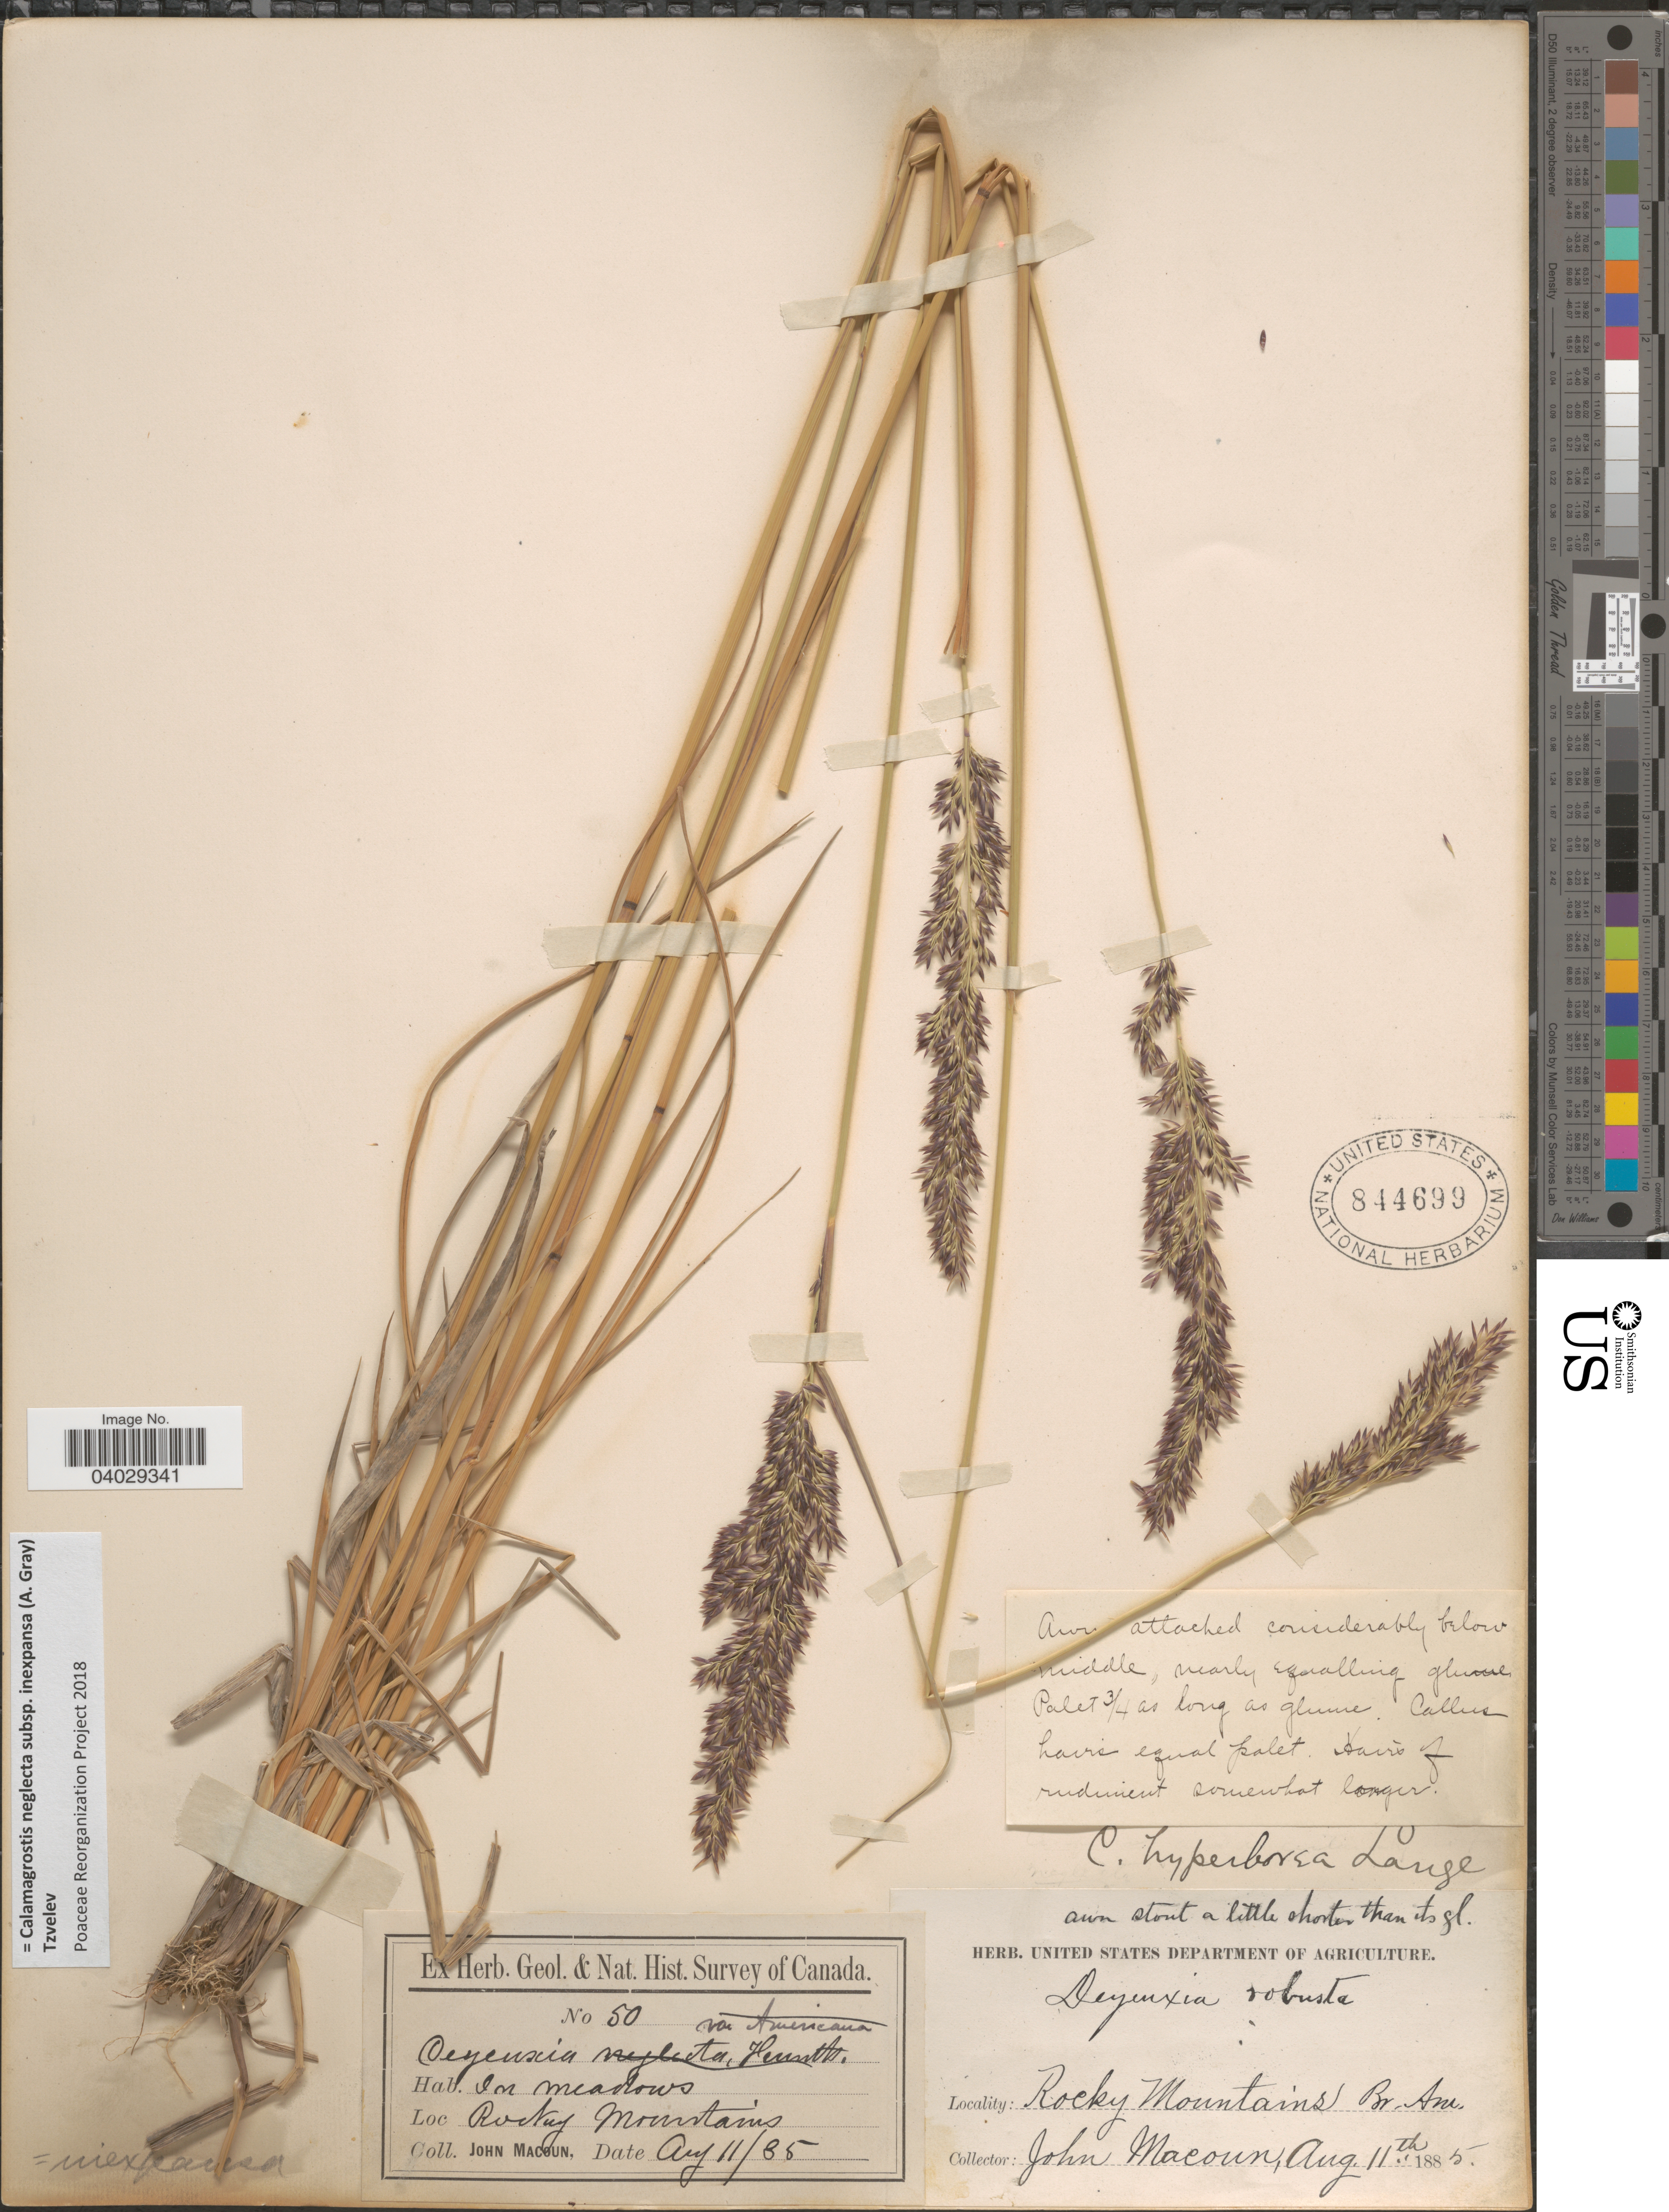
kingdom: Plantae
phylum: Tracheophyta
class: Liliopsida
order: Poales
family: Poaceae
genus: Calamagrostis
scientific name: Calamagrostis neglecta subsp. inexpansa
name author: (A. Gray) Tzvelev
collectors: J. Macoun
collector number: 50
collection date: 1885-08-11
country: Canada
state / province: British Columbia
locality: In meadows. Rocky Mountains, Br. Am.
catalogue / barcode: US 844699